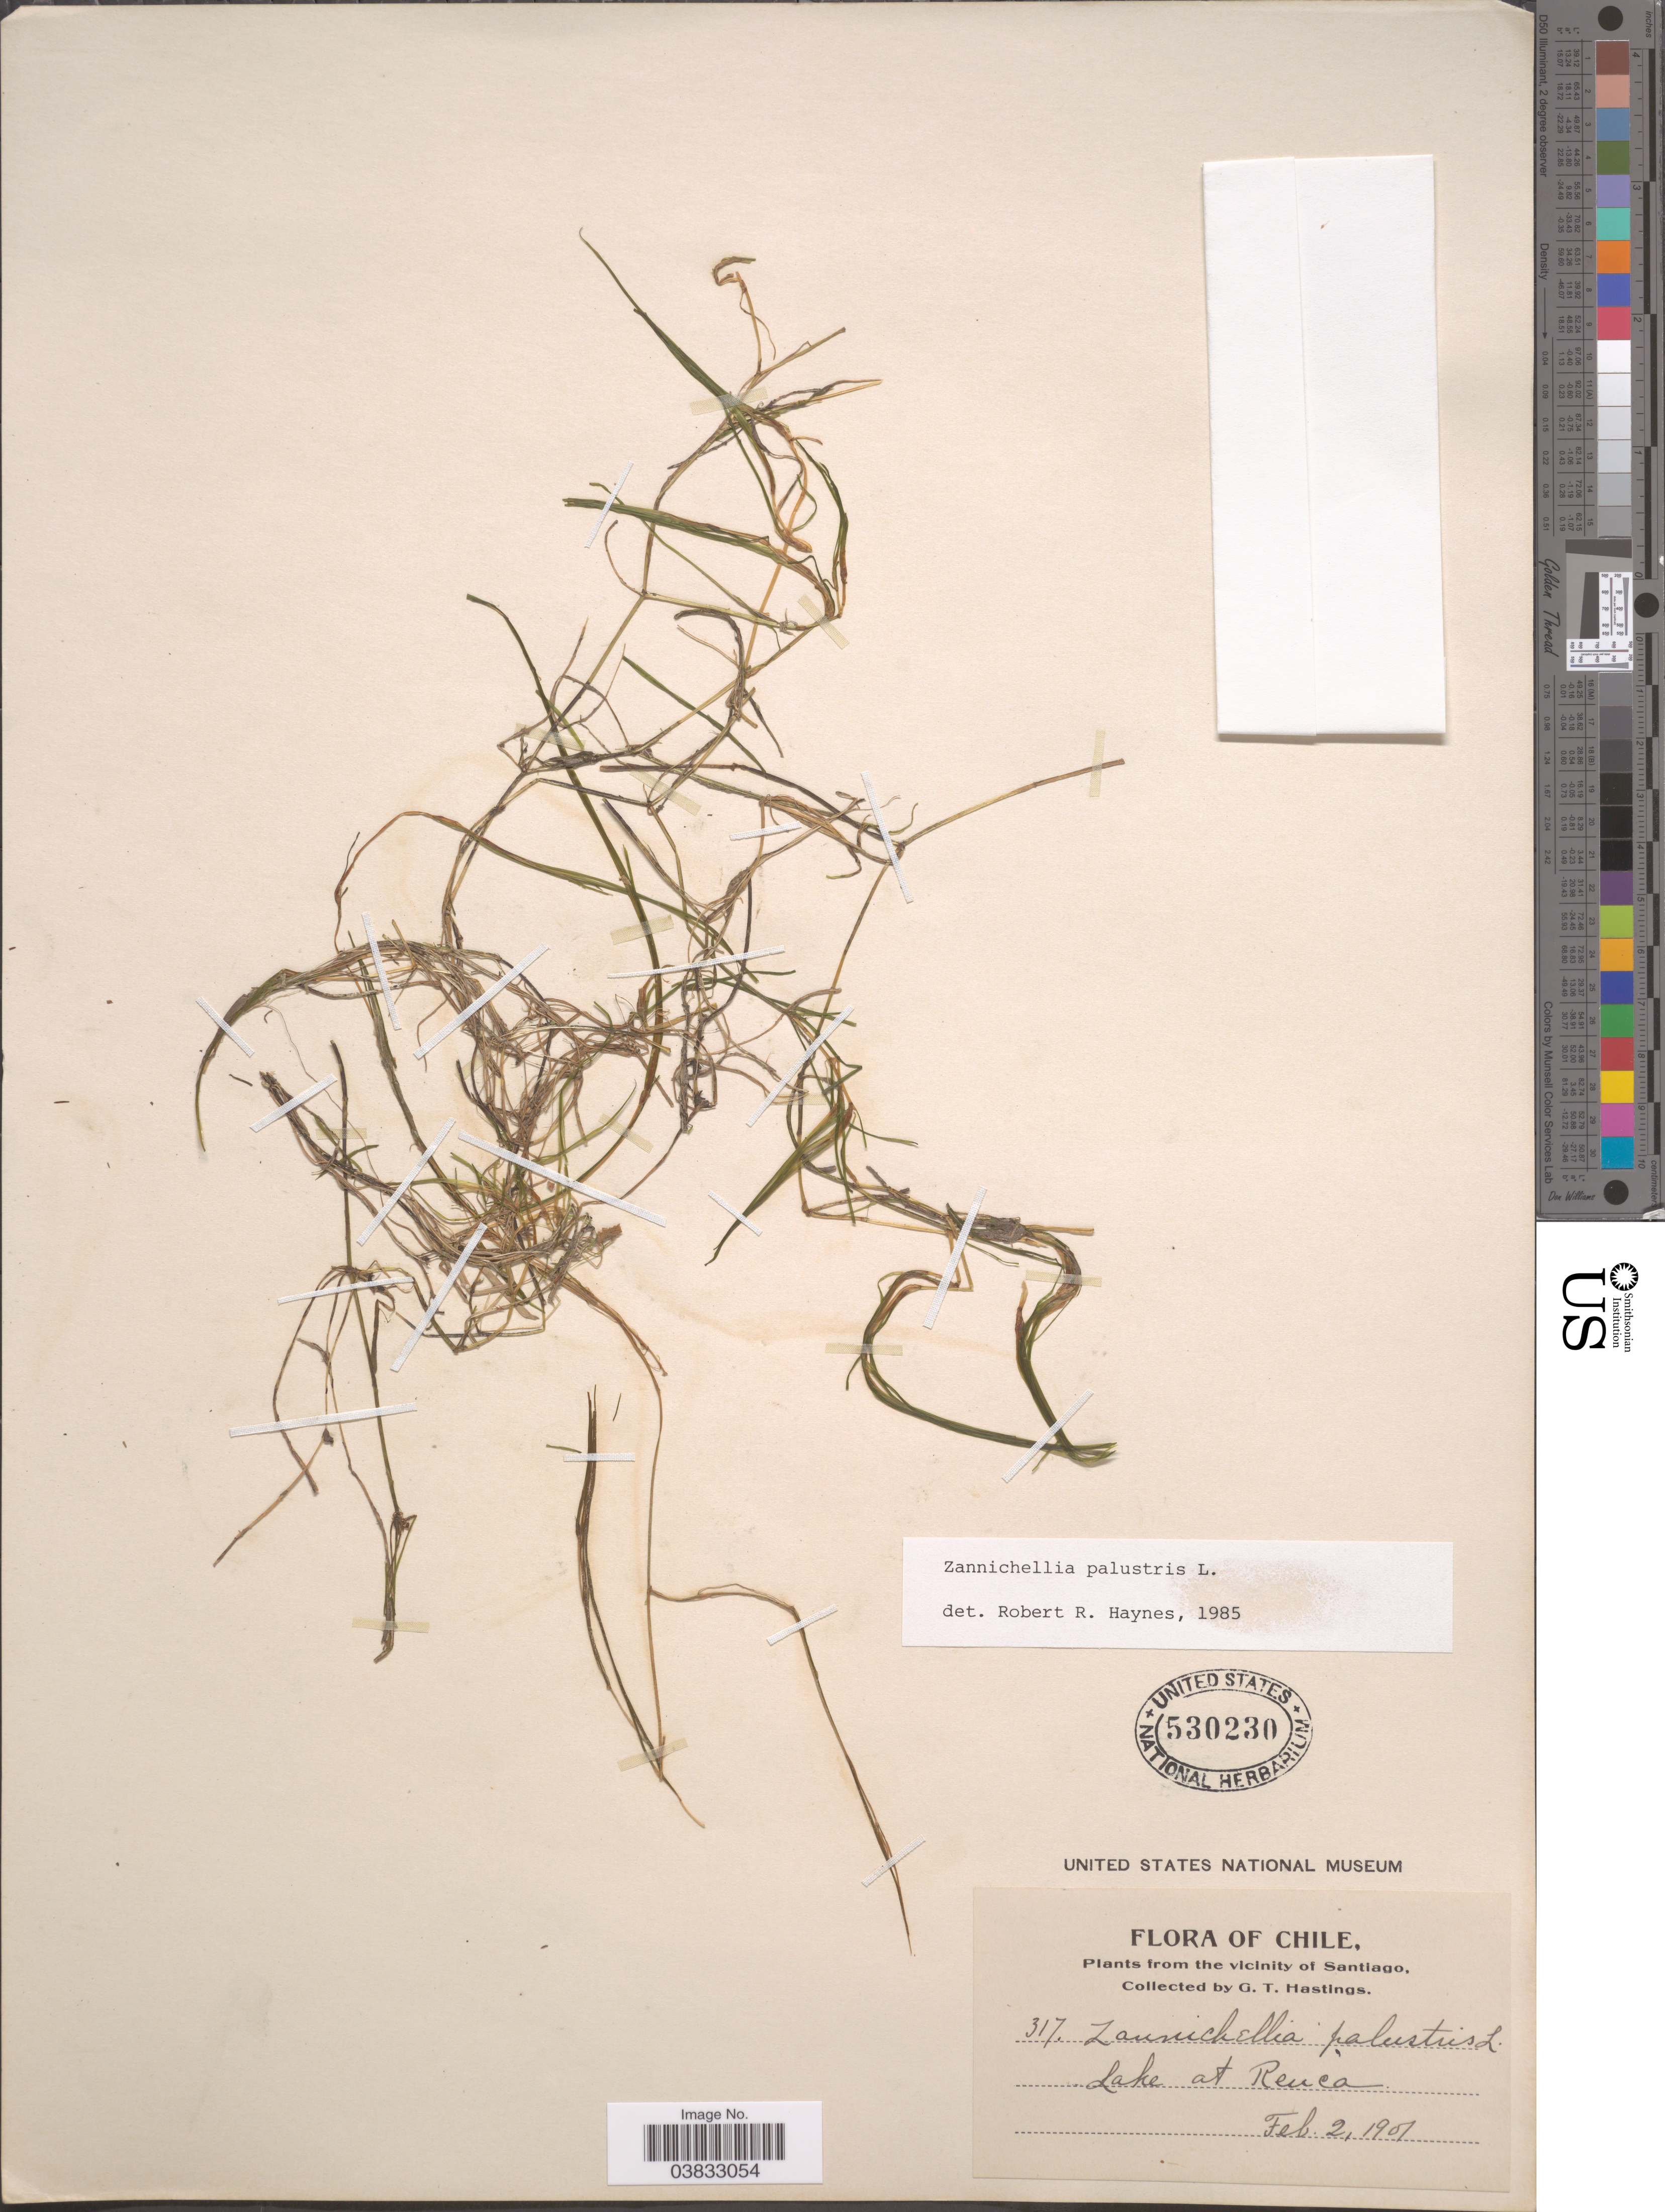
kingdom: Plantae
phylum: Tracheophyta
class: Liliopsida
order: Alismatales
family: Potamogetonaceae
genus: Zannichellia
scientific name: Zannichellia palustris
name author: L.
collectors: G. Hastings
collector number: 317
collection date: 1901-02-02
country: Chile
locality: Vicinity of Santiago. Lake at Reuca.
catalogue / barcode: US 530230